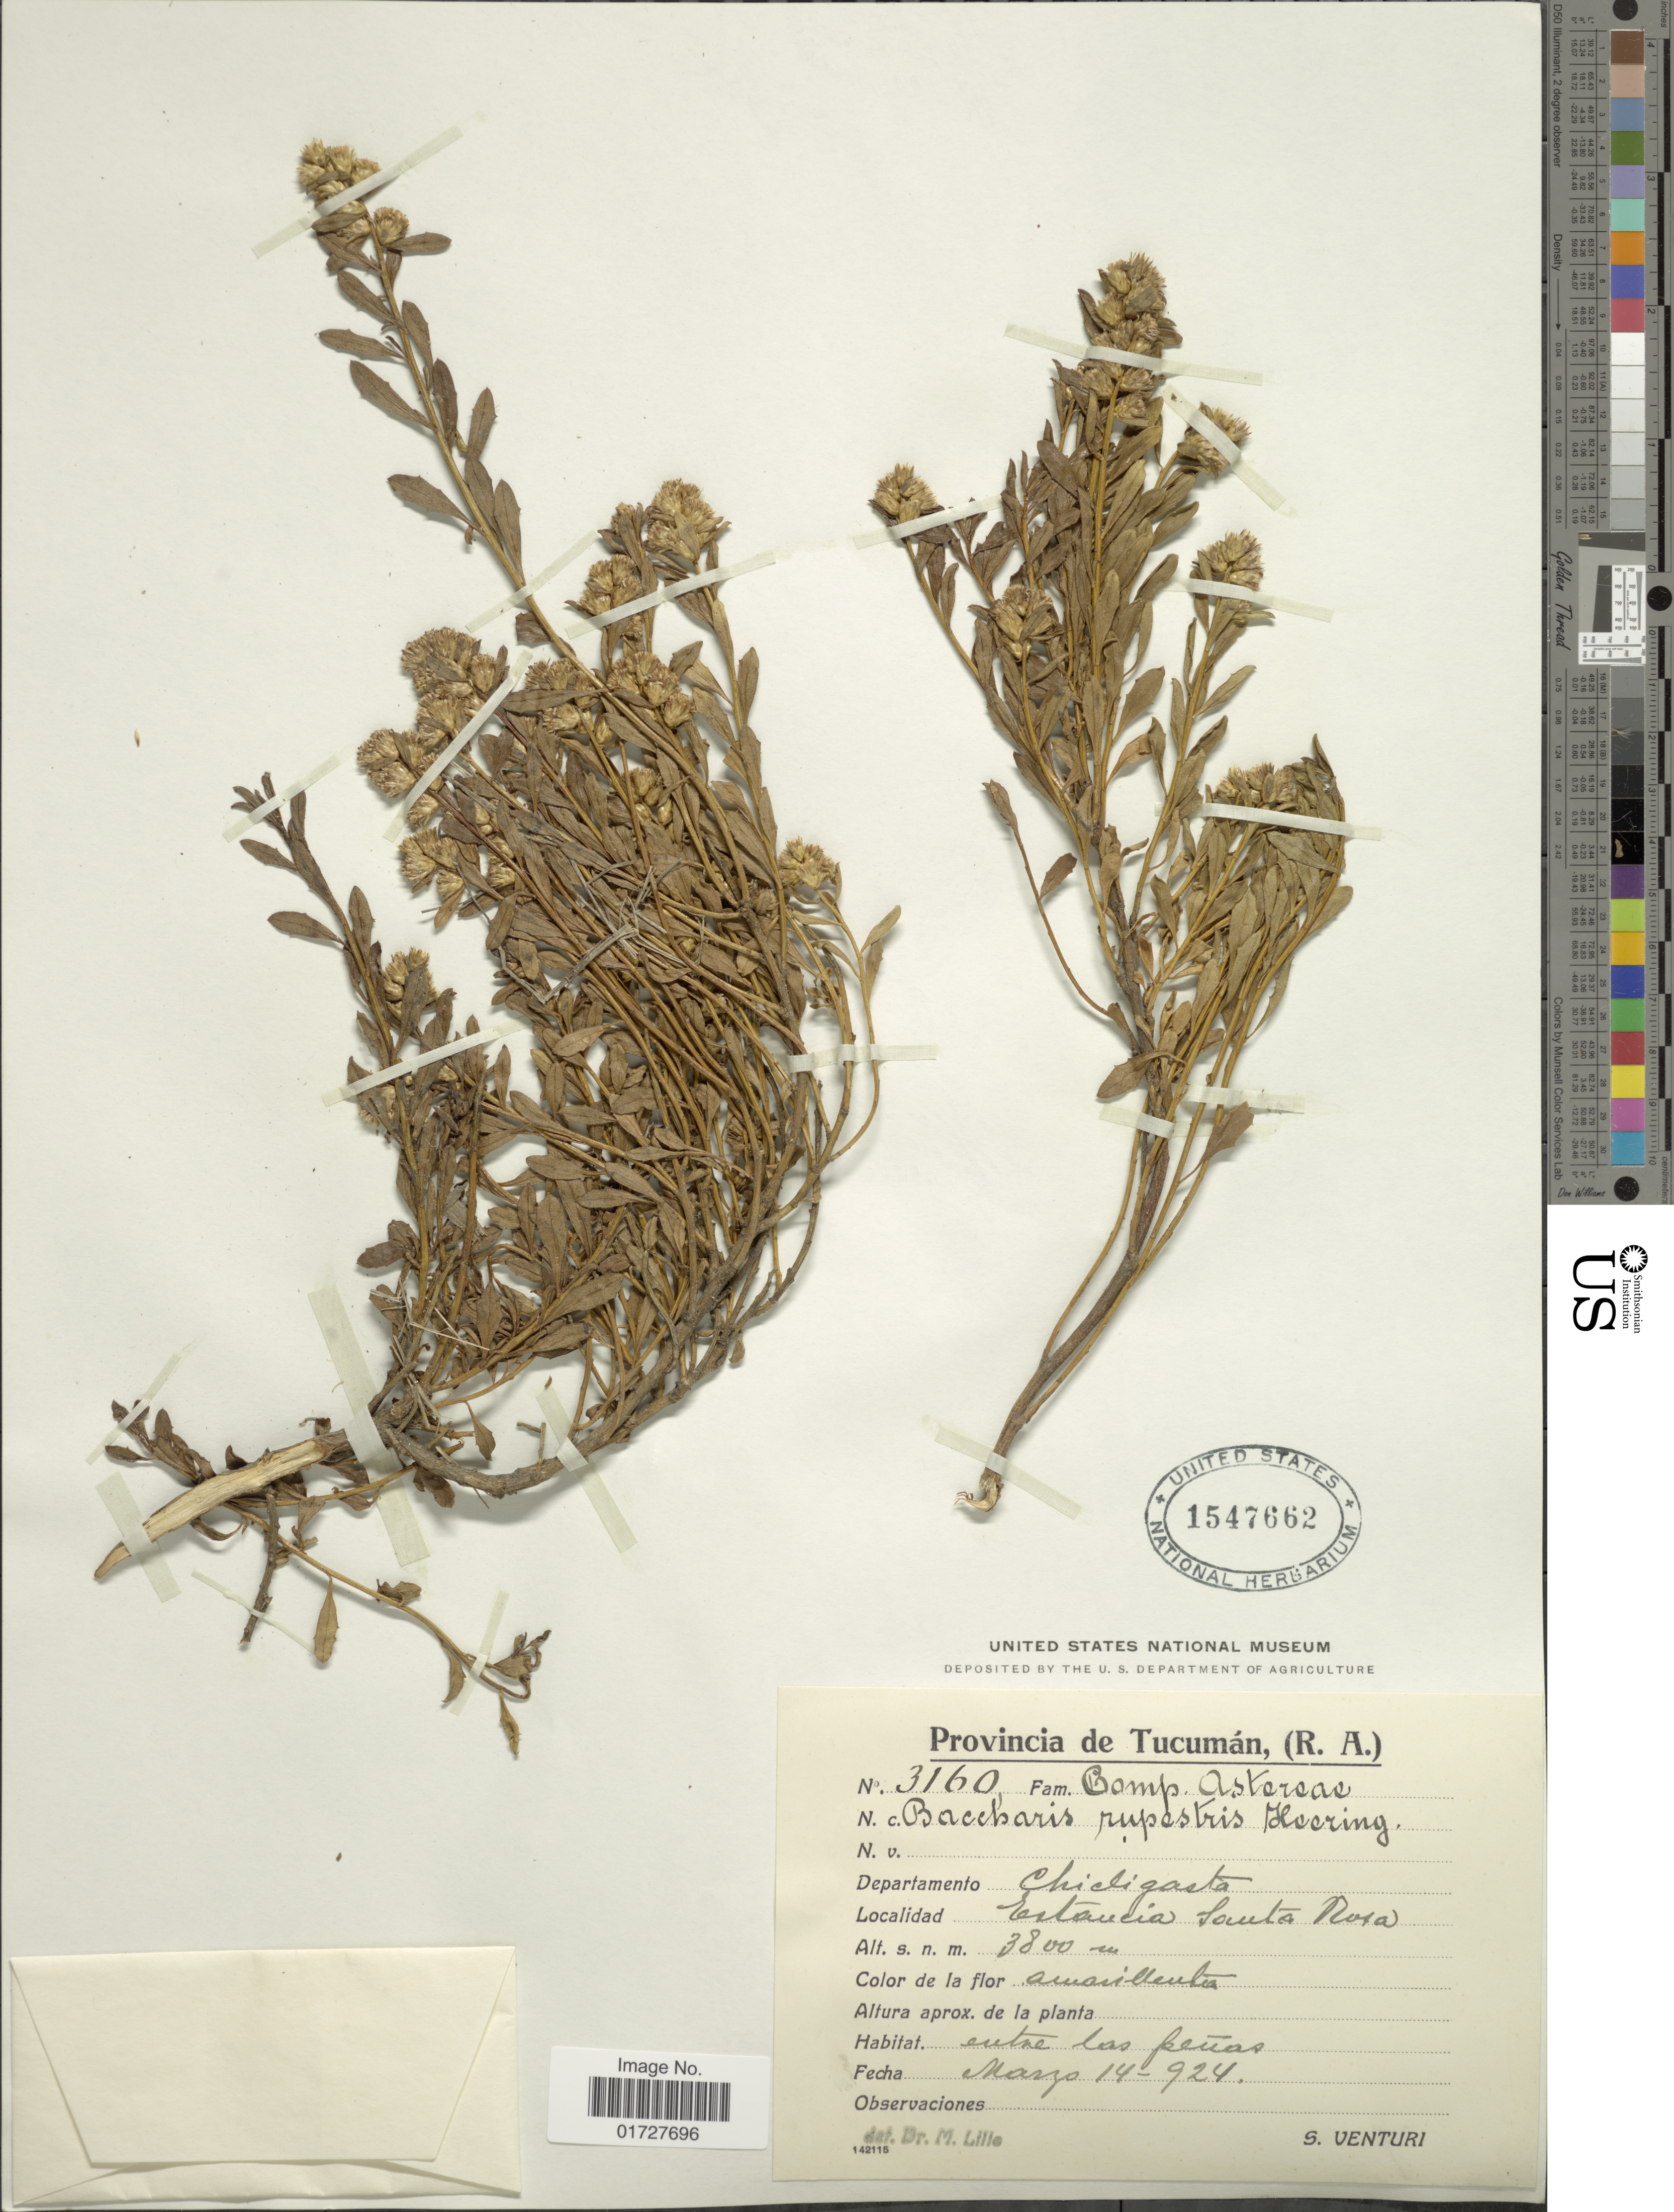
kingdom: Plantae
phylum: Tracheophyta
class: Magnoliopsida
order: Asterales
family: Asteraceae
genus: Baccharis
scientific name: Baccharis rupestris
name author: Heering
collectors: S. Venturi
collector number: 3160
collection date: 1924-03-14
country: Argentina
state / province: Tucuman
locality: Departamento Chicligasta, Estancia Santa Rosa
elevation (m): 3800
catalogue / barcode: US 1547662